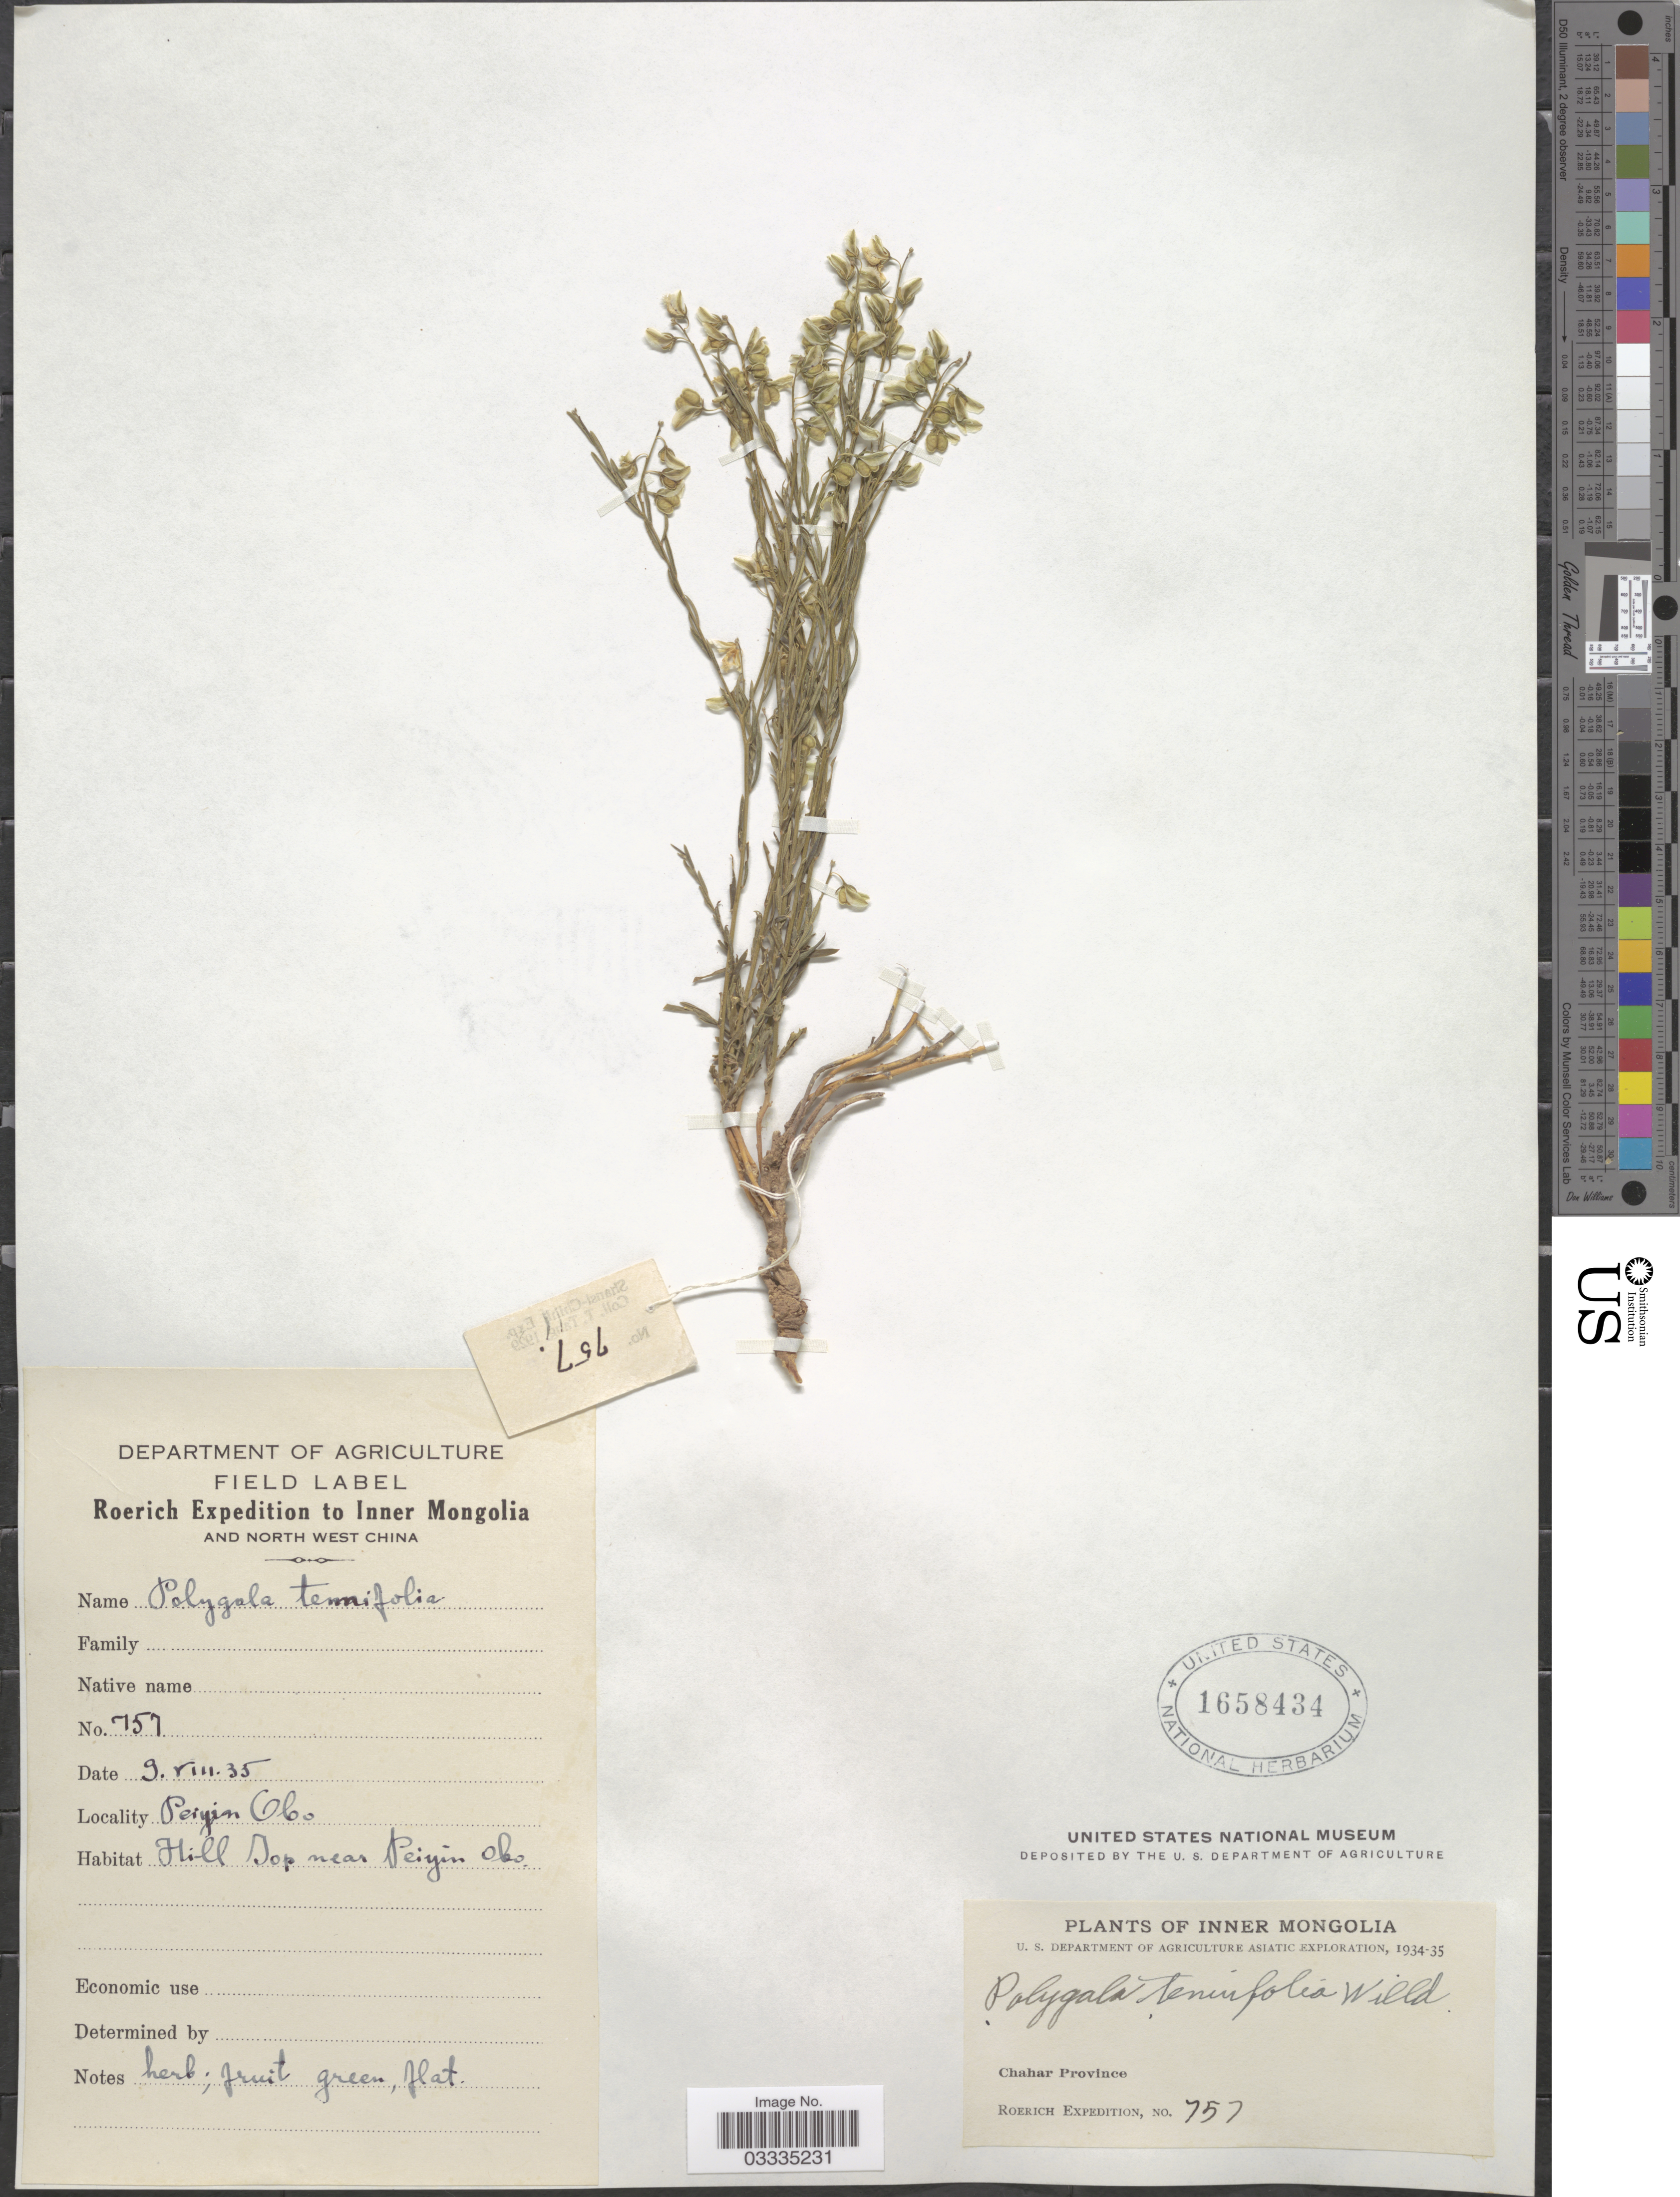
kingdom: Plantae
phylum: Tracheophyta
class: Magnoliopsida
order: Fabales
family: Polygalaceae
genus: Polygala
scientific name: Polygala tenuifolia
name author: Willd.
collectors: Roerich Expedition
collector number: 757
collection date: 1935-08-09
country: China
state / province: Nei Monggol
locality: Inner Mongolia and North West China. Peiyin Obo. Hill top near Peiyin Obo. Chahar Province.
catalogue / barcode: US 1658434